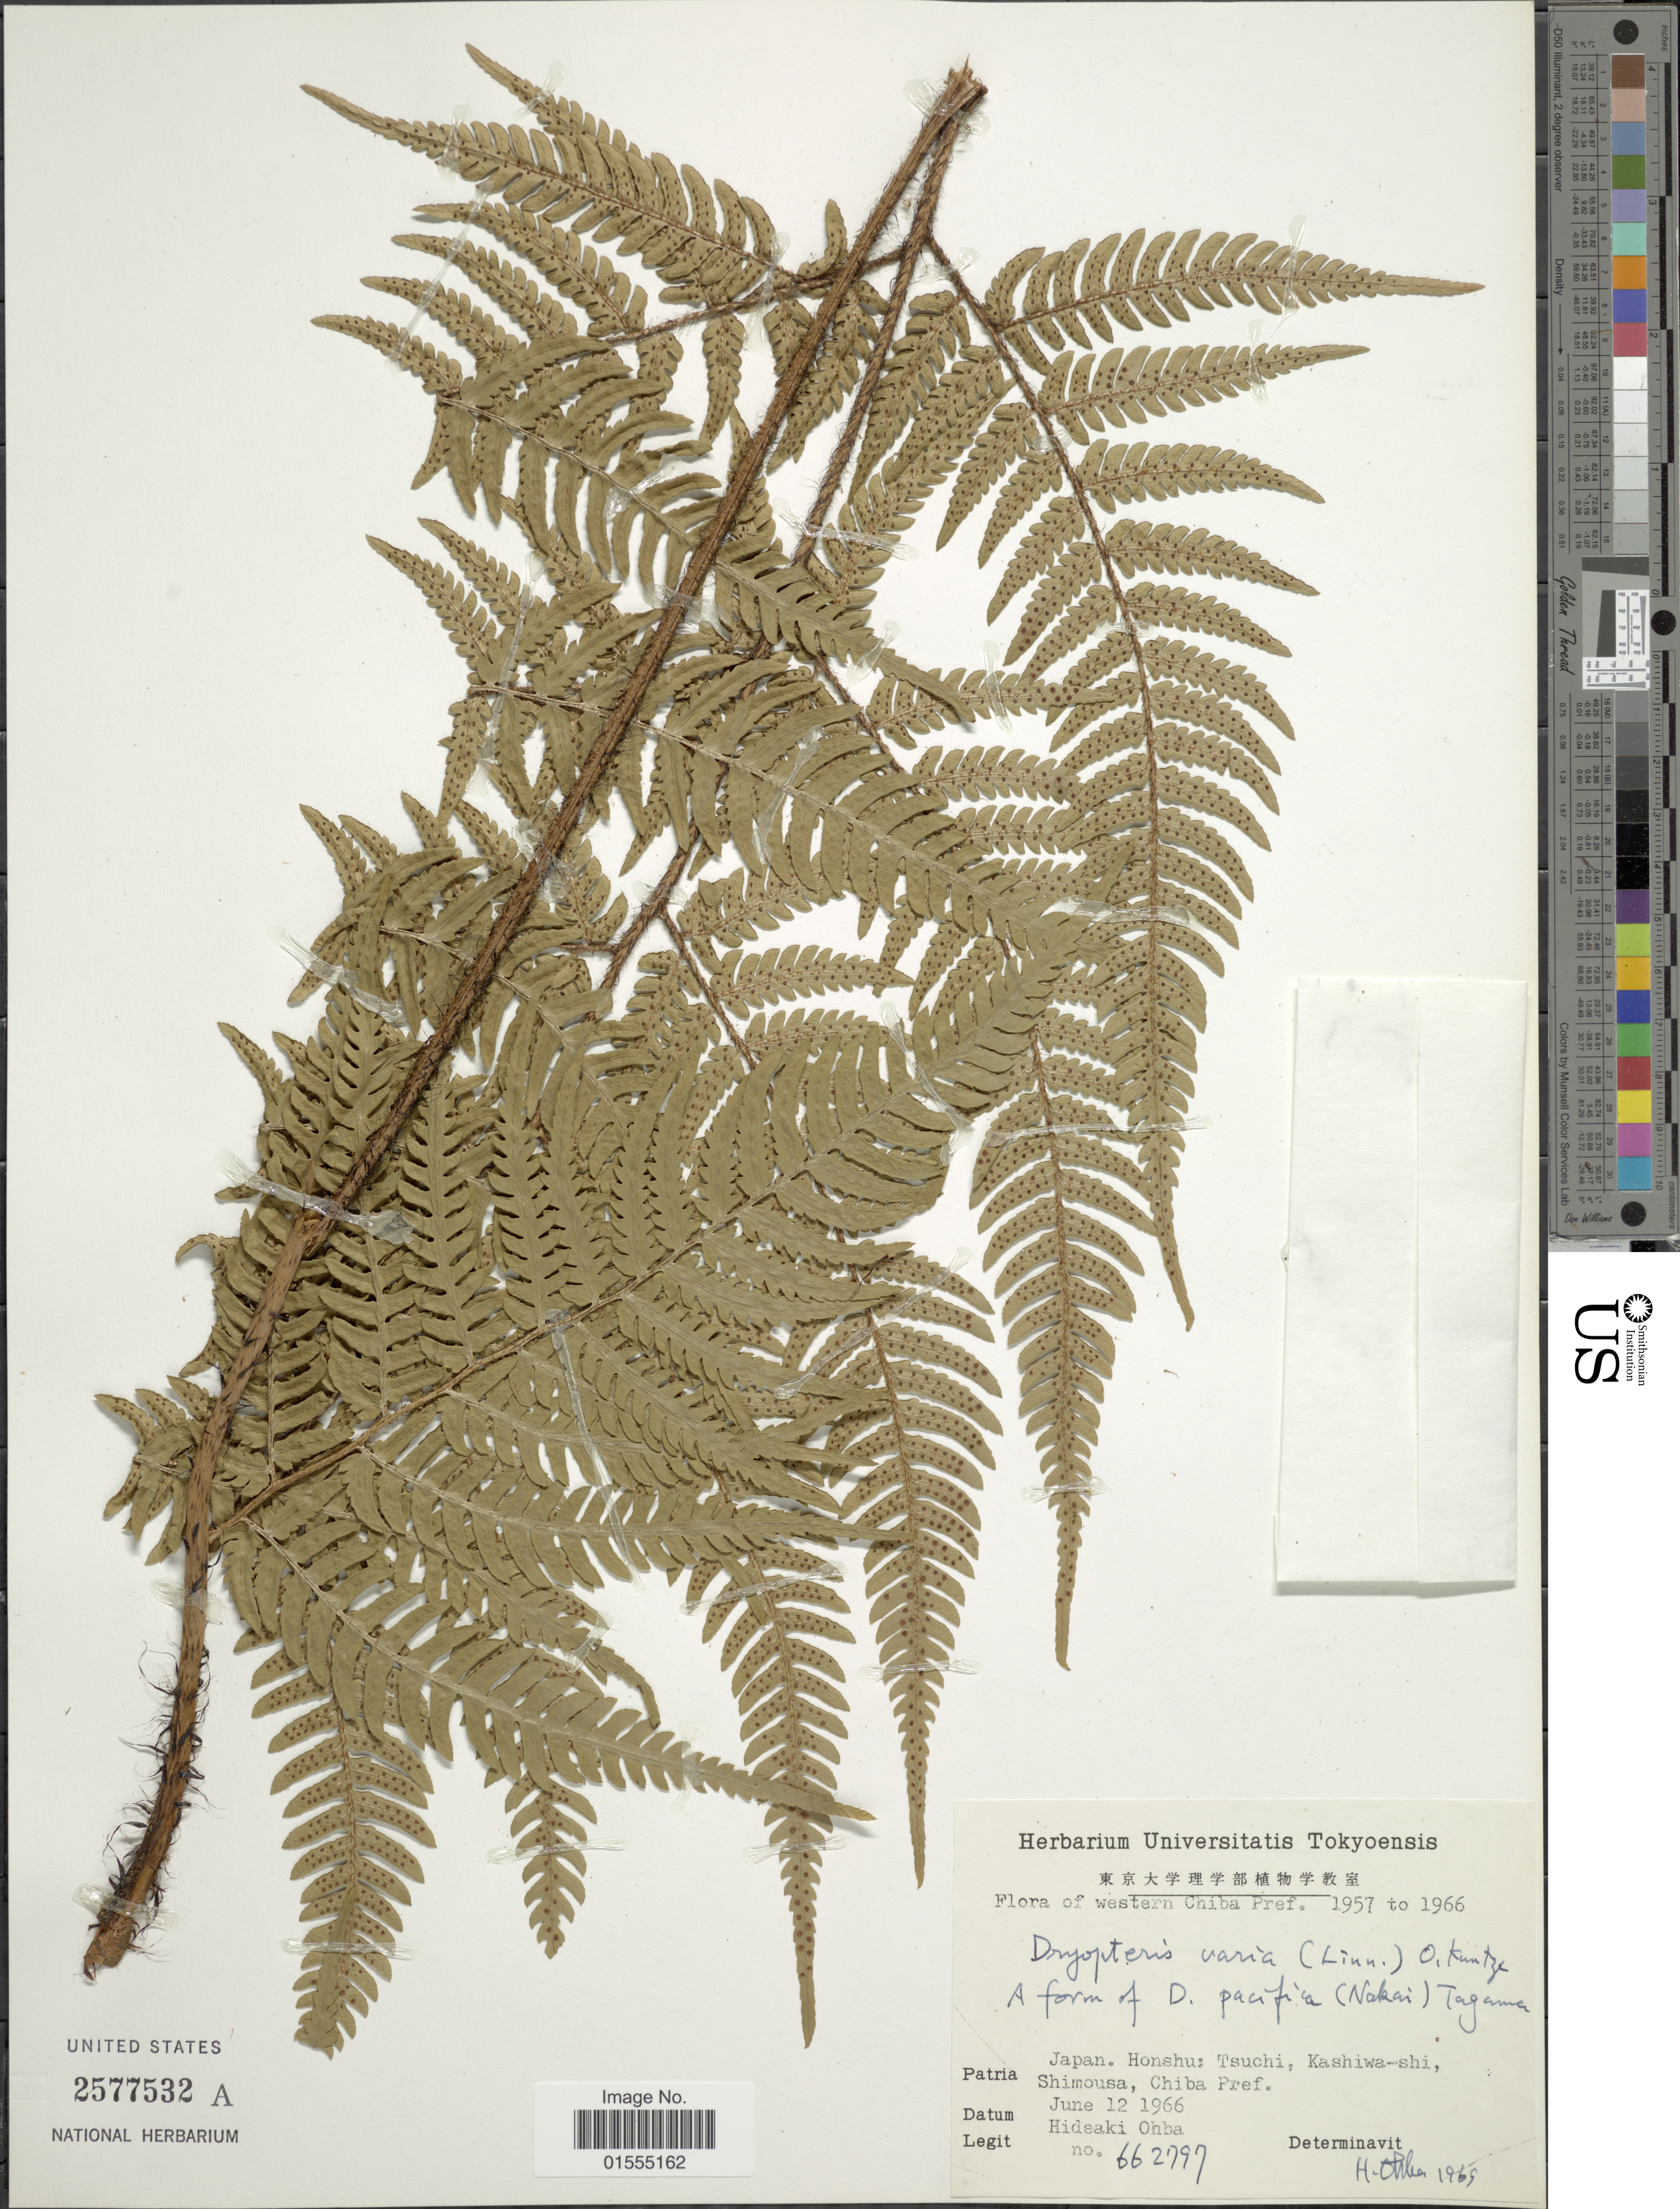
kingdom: Plantae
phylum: Tracheophyta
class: Polypodiopsida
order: Polypodiales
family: Dryopteridaceae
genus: Dryopteris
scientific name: Dryopteris varia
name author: (L.) Kuntze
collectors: H. Ohba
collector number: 662797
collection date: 1966-06-12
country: Japan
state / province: Tiba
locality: Honshu: Tsuchi, Kashiwa-shi, Shimousa, Chiba Pref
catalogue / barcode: US 2577532A